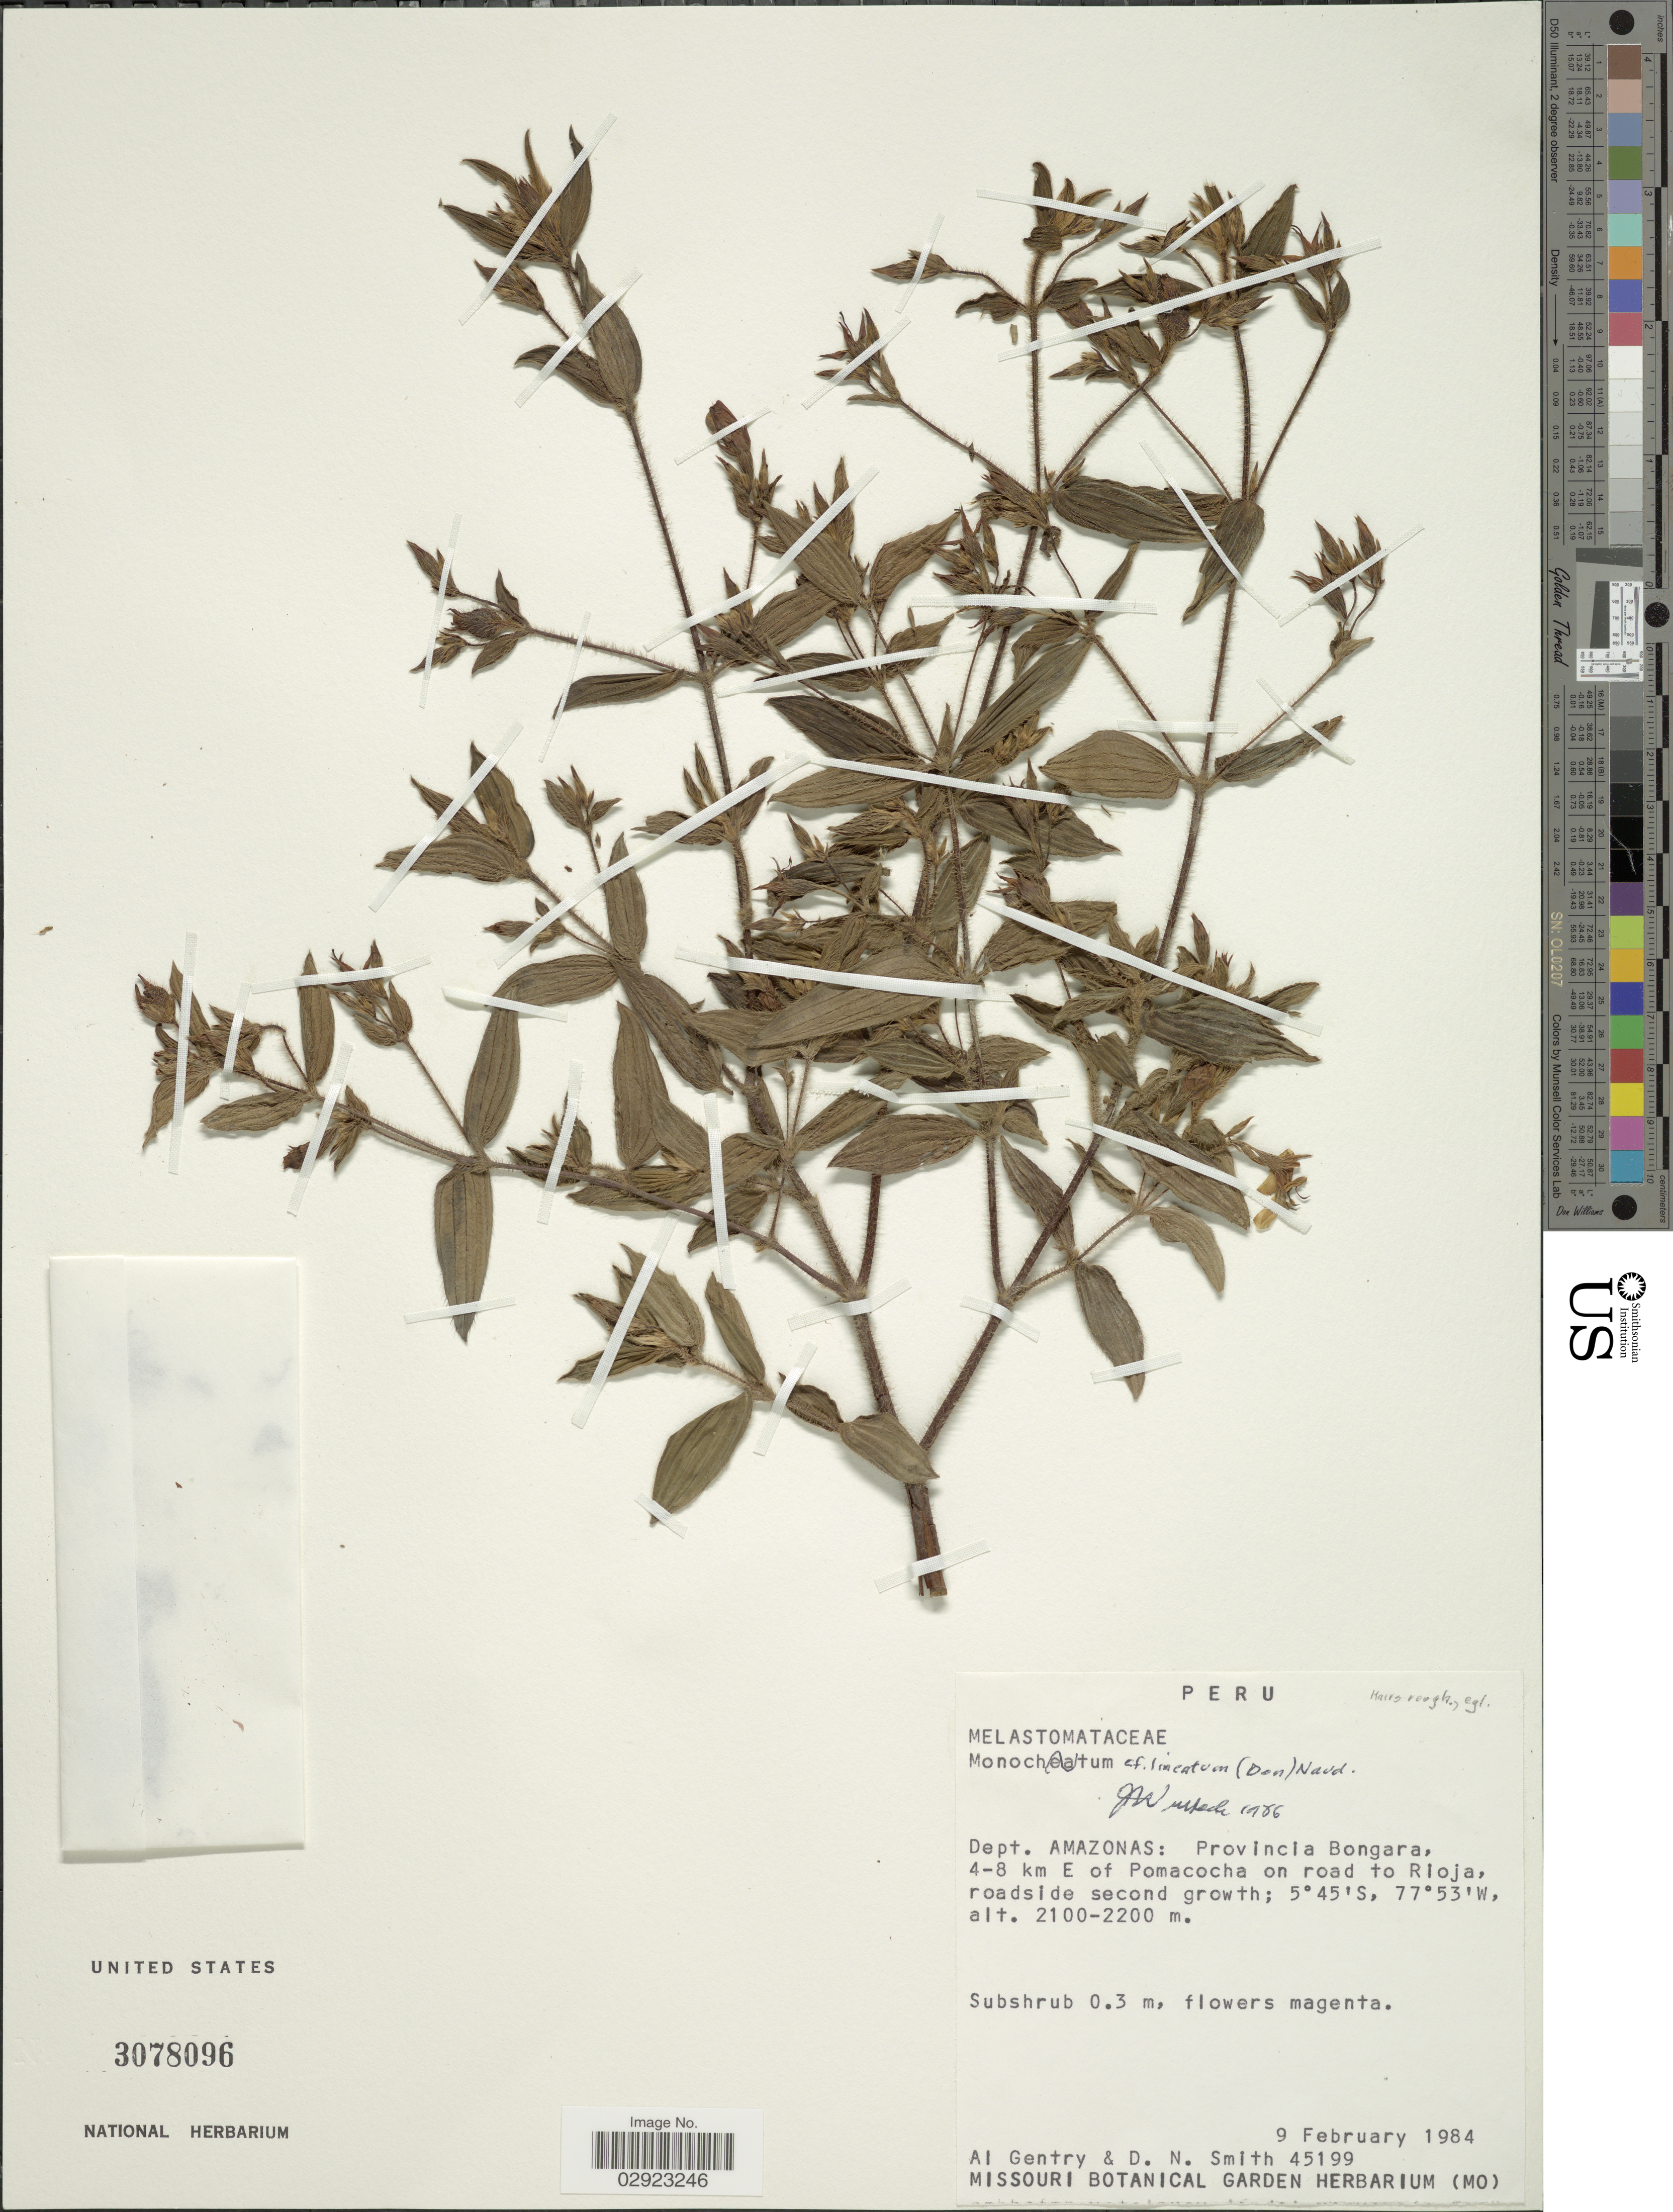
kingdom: Plantae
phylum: Tracheophyta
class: Magnoliopsida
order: Myrtales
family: Melastomataceae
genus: Monochaetum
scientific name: Monochaetum lineatum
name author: (D. Don) Naudin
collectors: A. H. Gentry & D. Smith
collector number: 45199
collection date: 1984-02-09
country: Peru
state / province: Amazonas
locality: Dept. Amazonas: Provincia Bongara, 4-8 km E of Pomacocha on road to Rioja.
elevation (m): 2100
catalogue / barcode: US 3078096